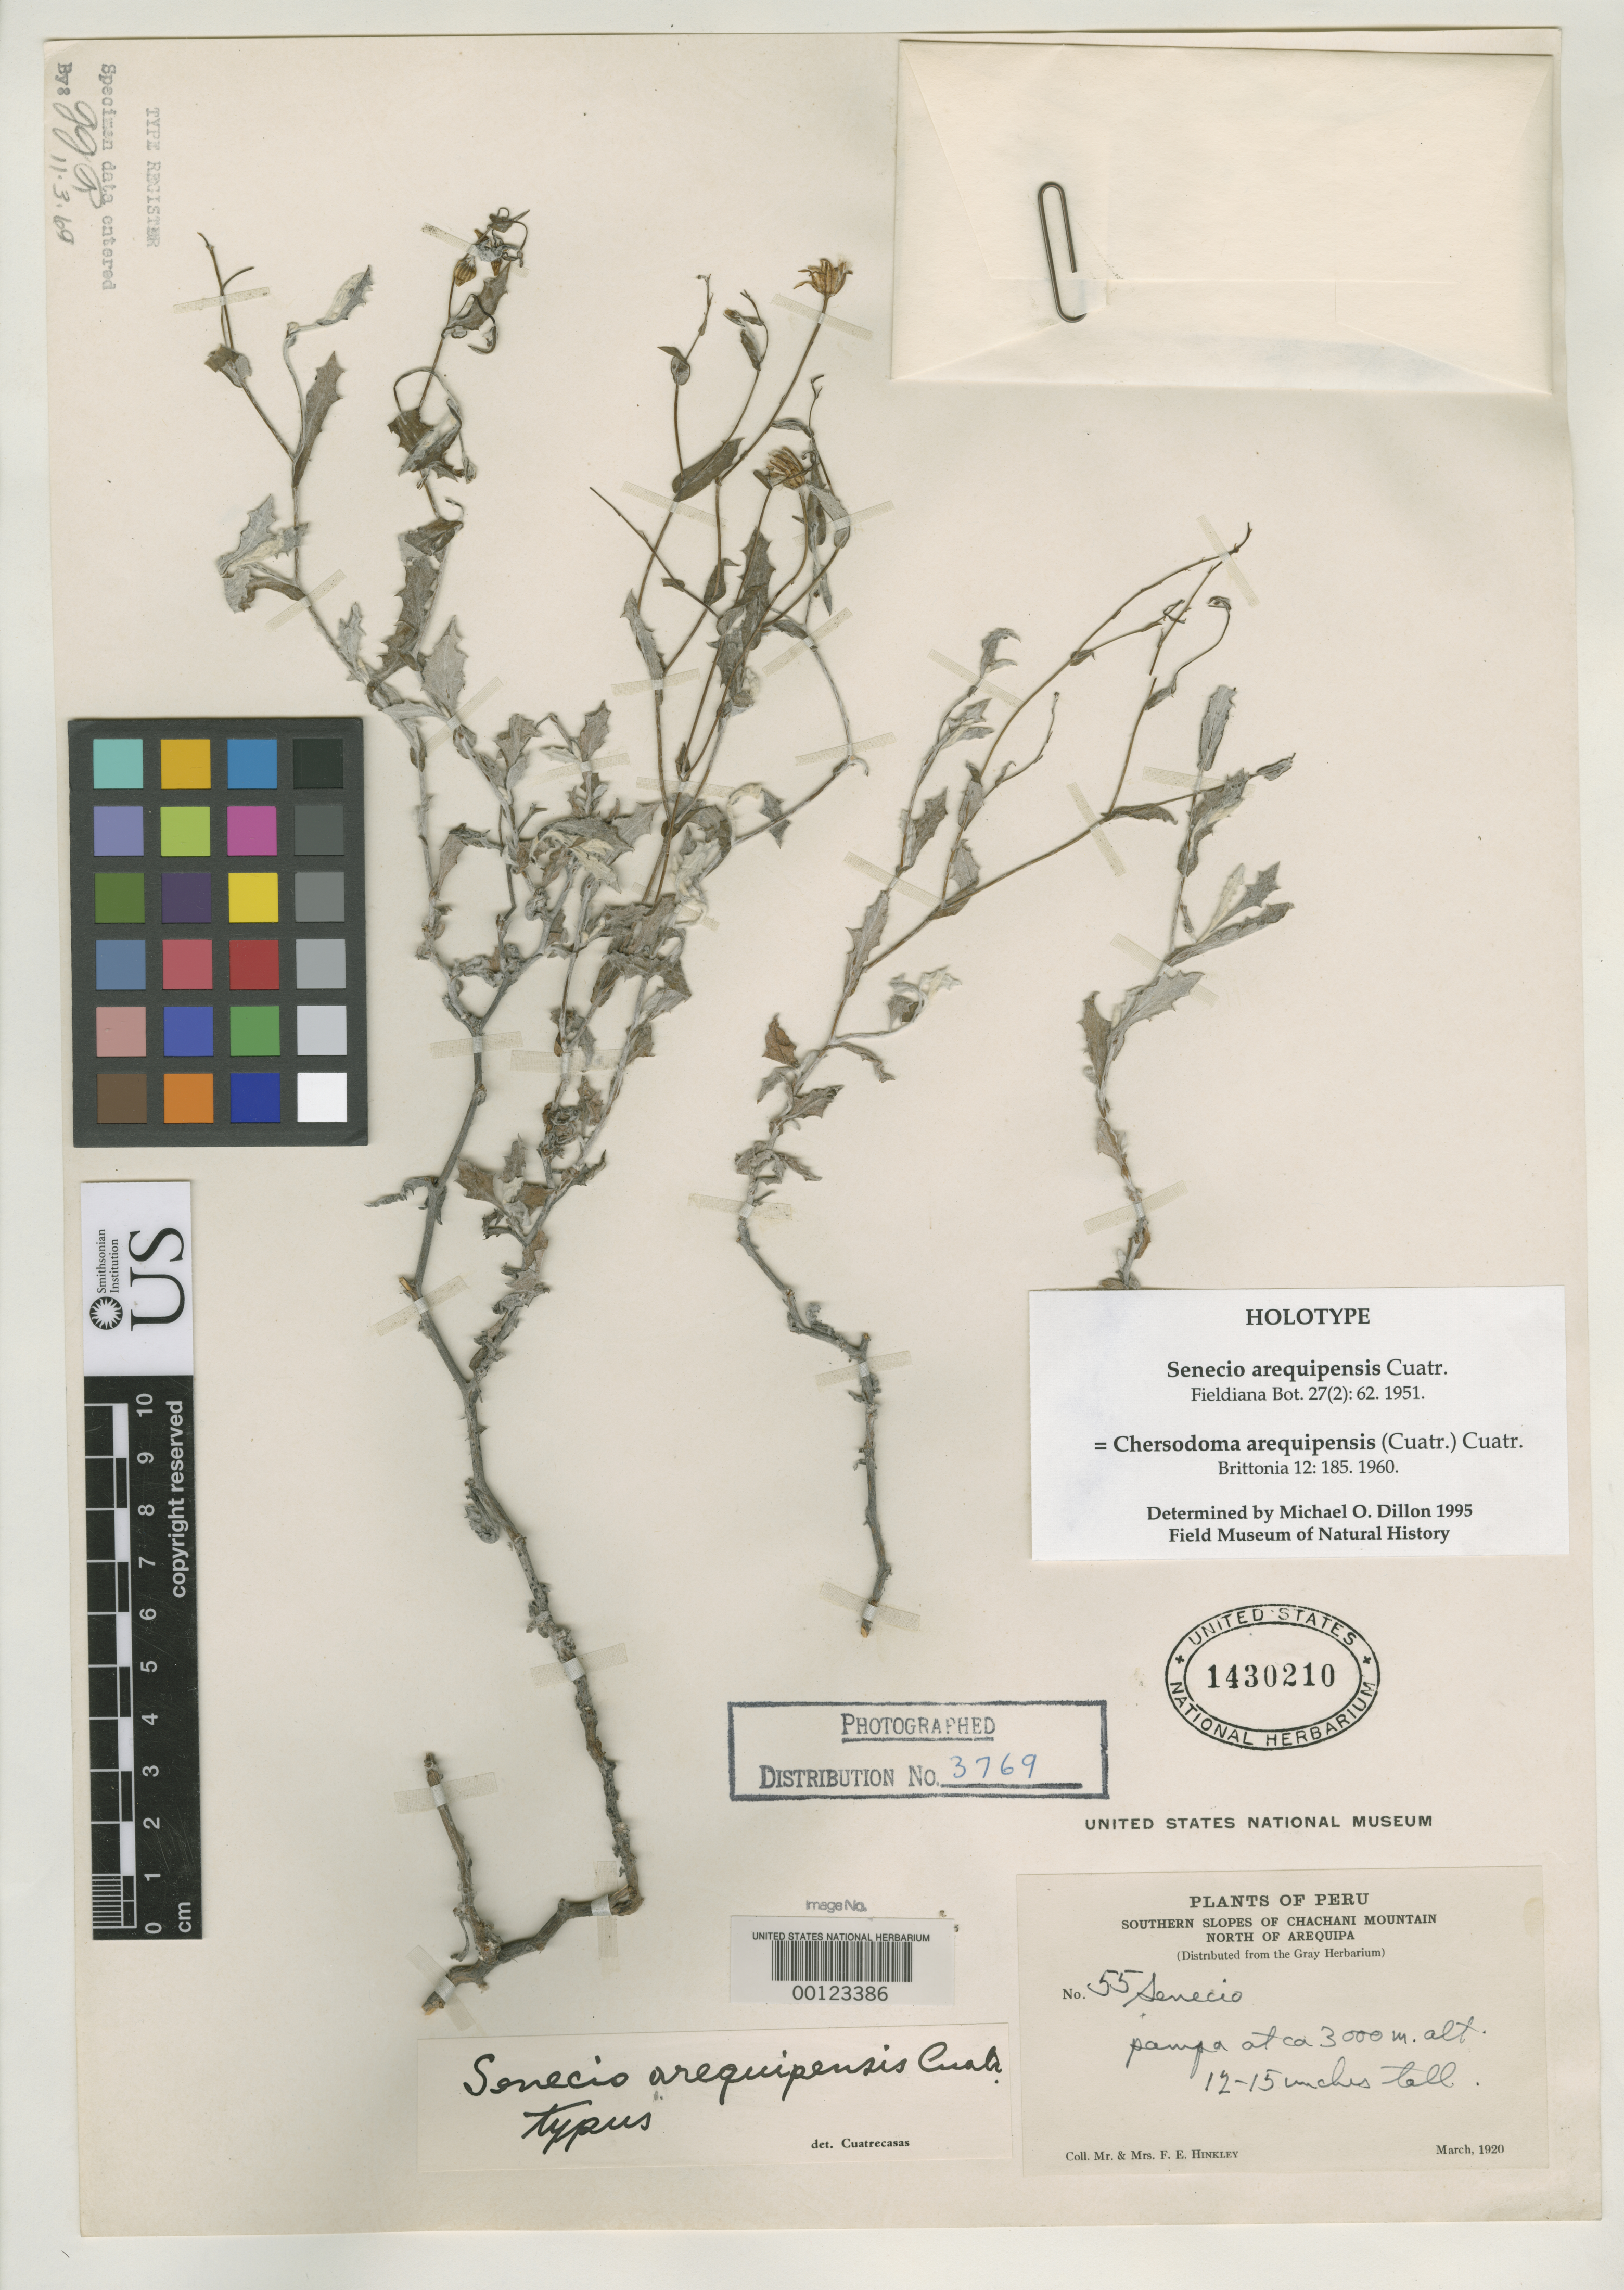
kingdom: Plantae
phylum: Tracheophyta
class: Magnoliopsida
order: Asterales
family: Asteraceae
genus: Senecio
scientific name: Senecio arequipensis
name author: Cuatrec.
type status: Holotype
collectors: F. Hinkley & Hinkley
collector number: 55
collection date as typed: Mar 1920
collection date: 1920-03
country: Peru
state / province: Arequipa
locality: N of Arequipa, southern slopes of Chuchani [?]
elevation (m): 3000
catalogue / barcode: US 1430210